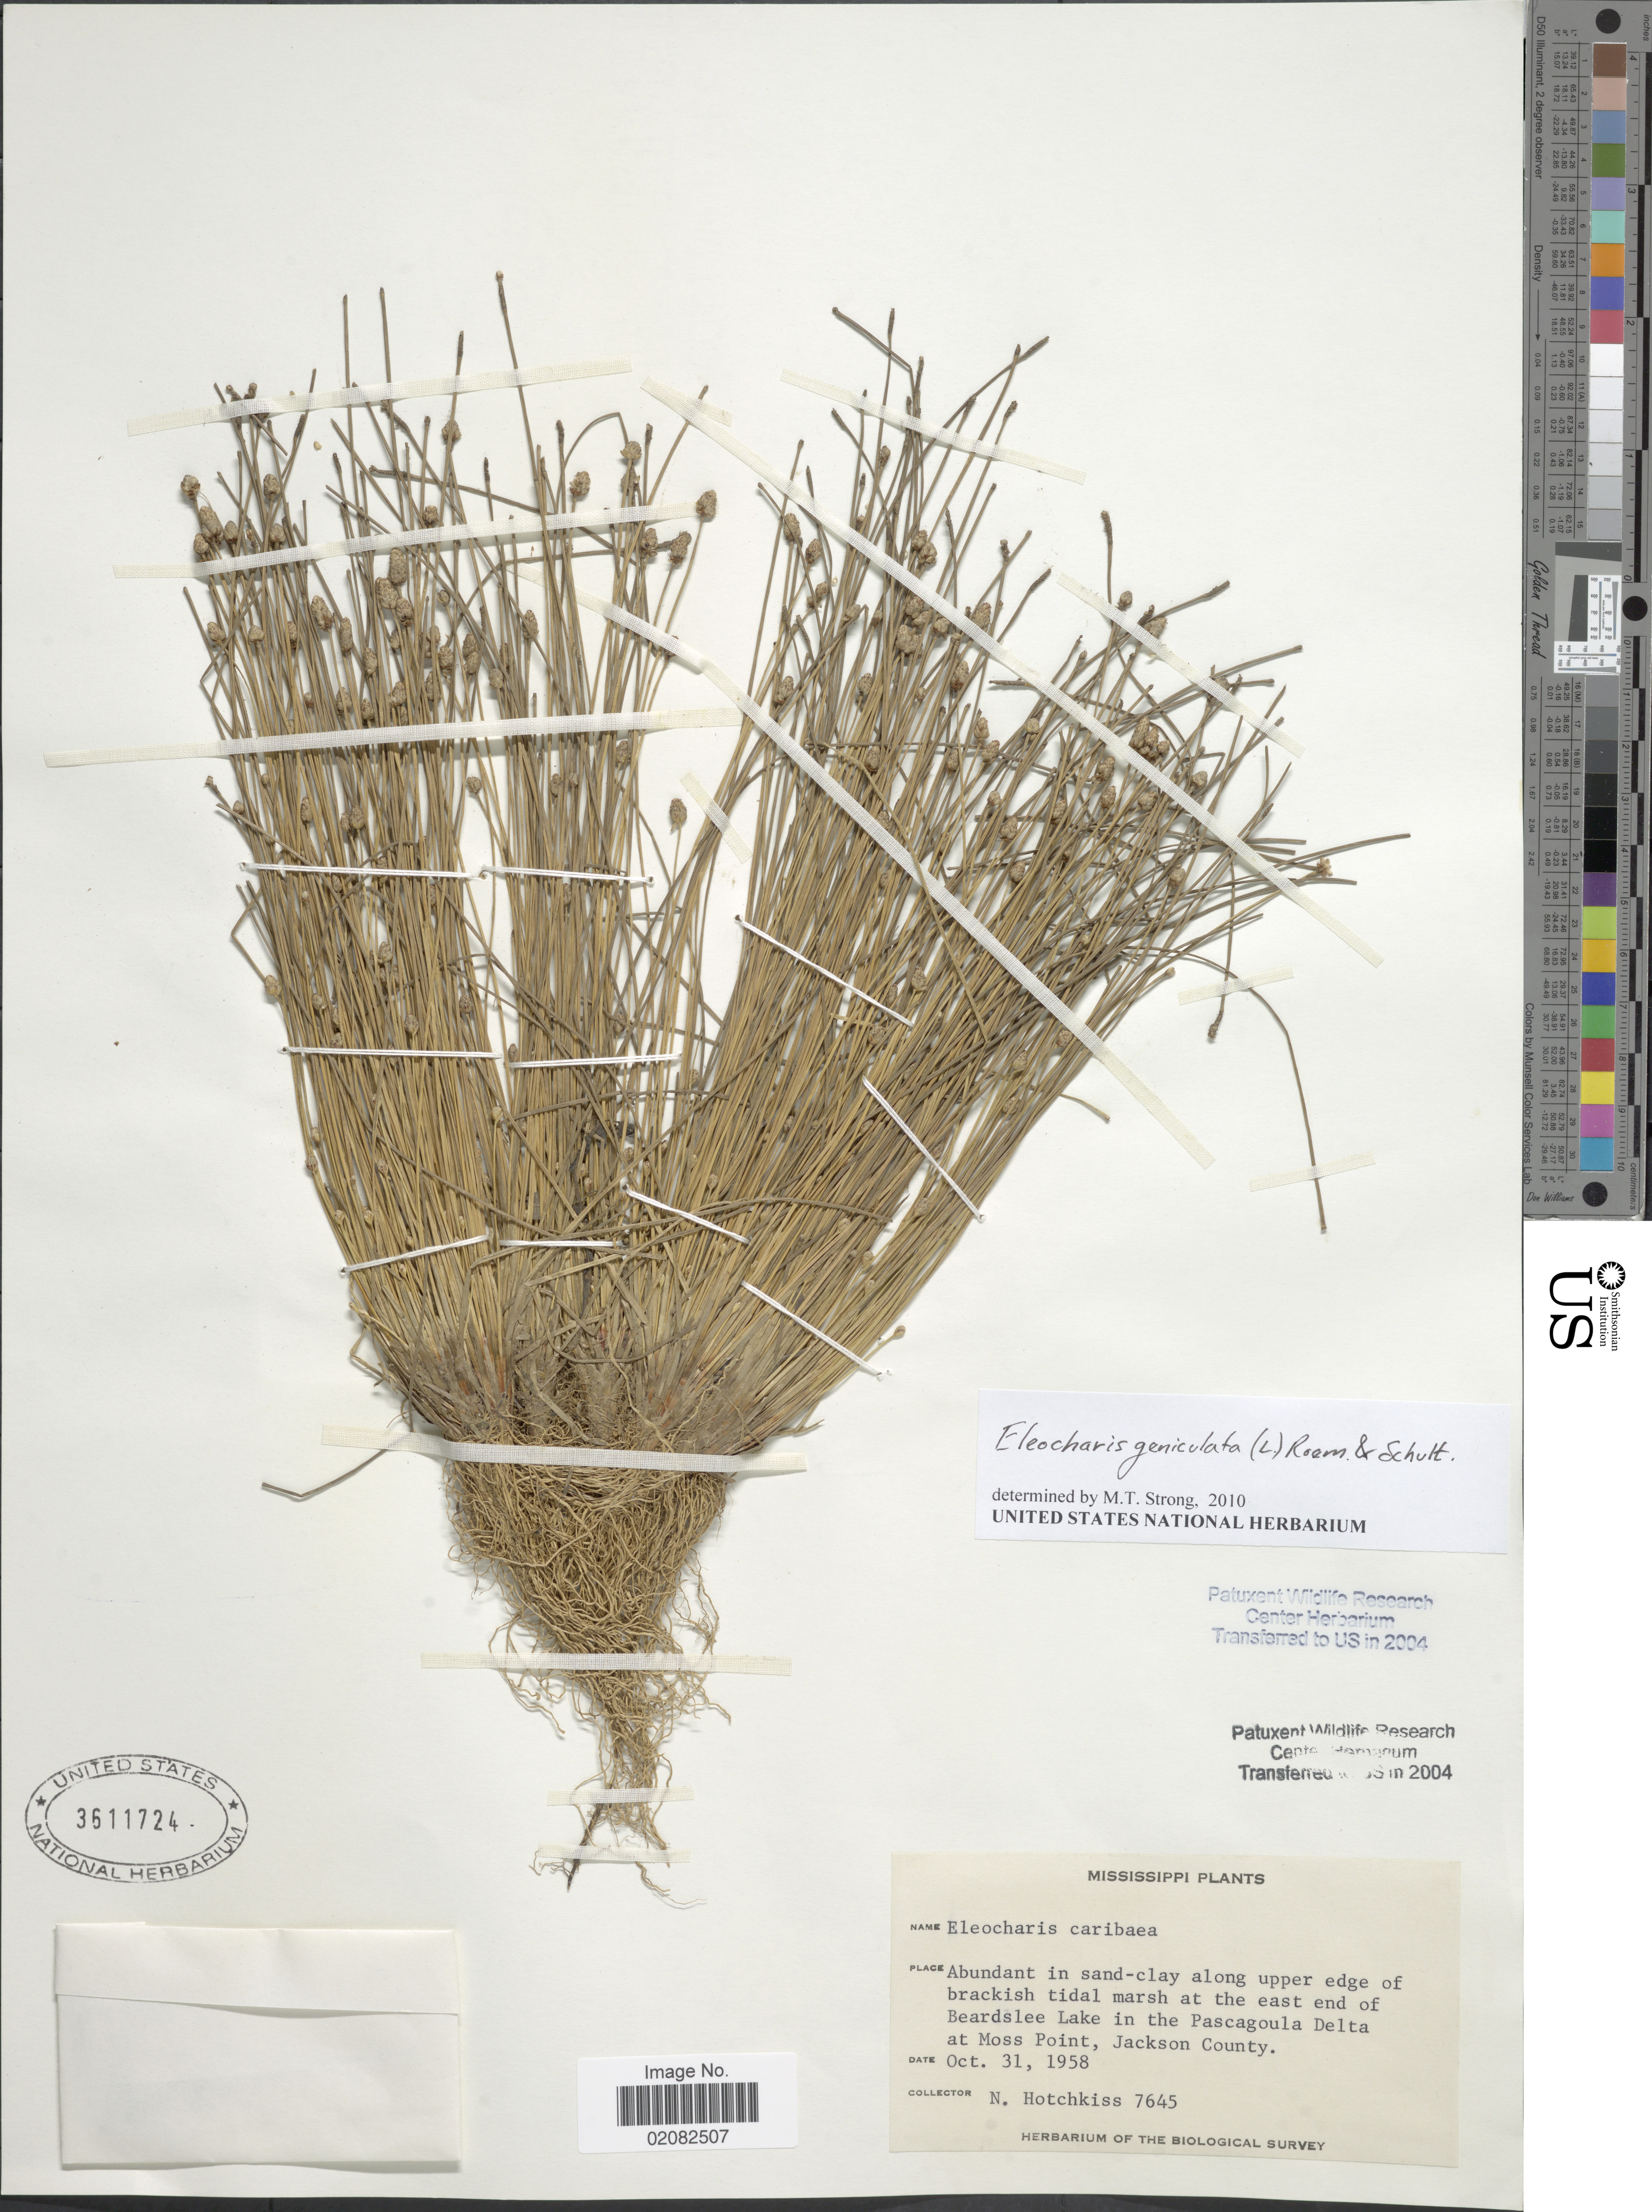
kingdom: Plantae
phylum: Tracheophyta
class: Liliopsida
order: Poales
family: Cyperaceae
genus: Eleocharis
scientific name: Eleocharis geniculata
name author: (L.) Roem. & Schult.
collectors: N. Hotchkiss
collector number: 7645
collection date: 1958-10-31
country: United States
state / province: Mississippi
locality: East end of Beardslee Lake in the Pascagoula Delta at Moss Point, Jackson County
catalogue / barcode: US 3611724